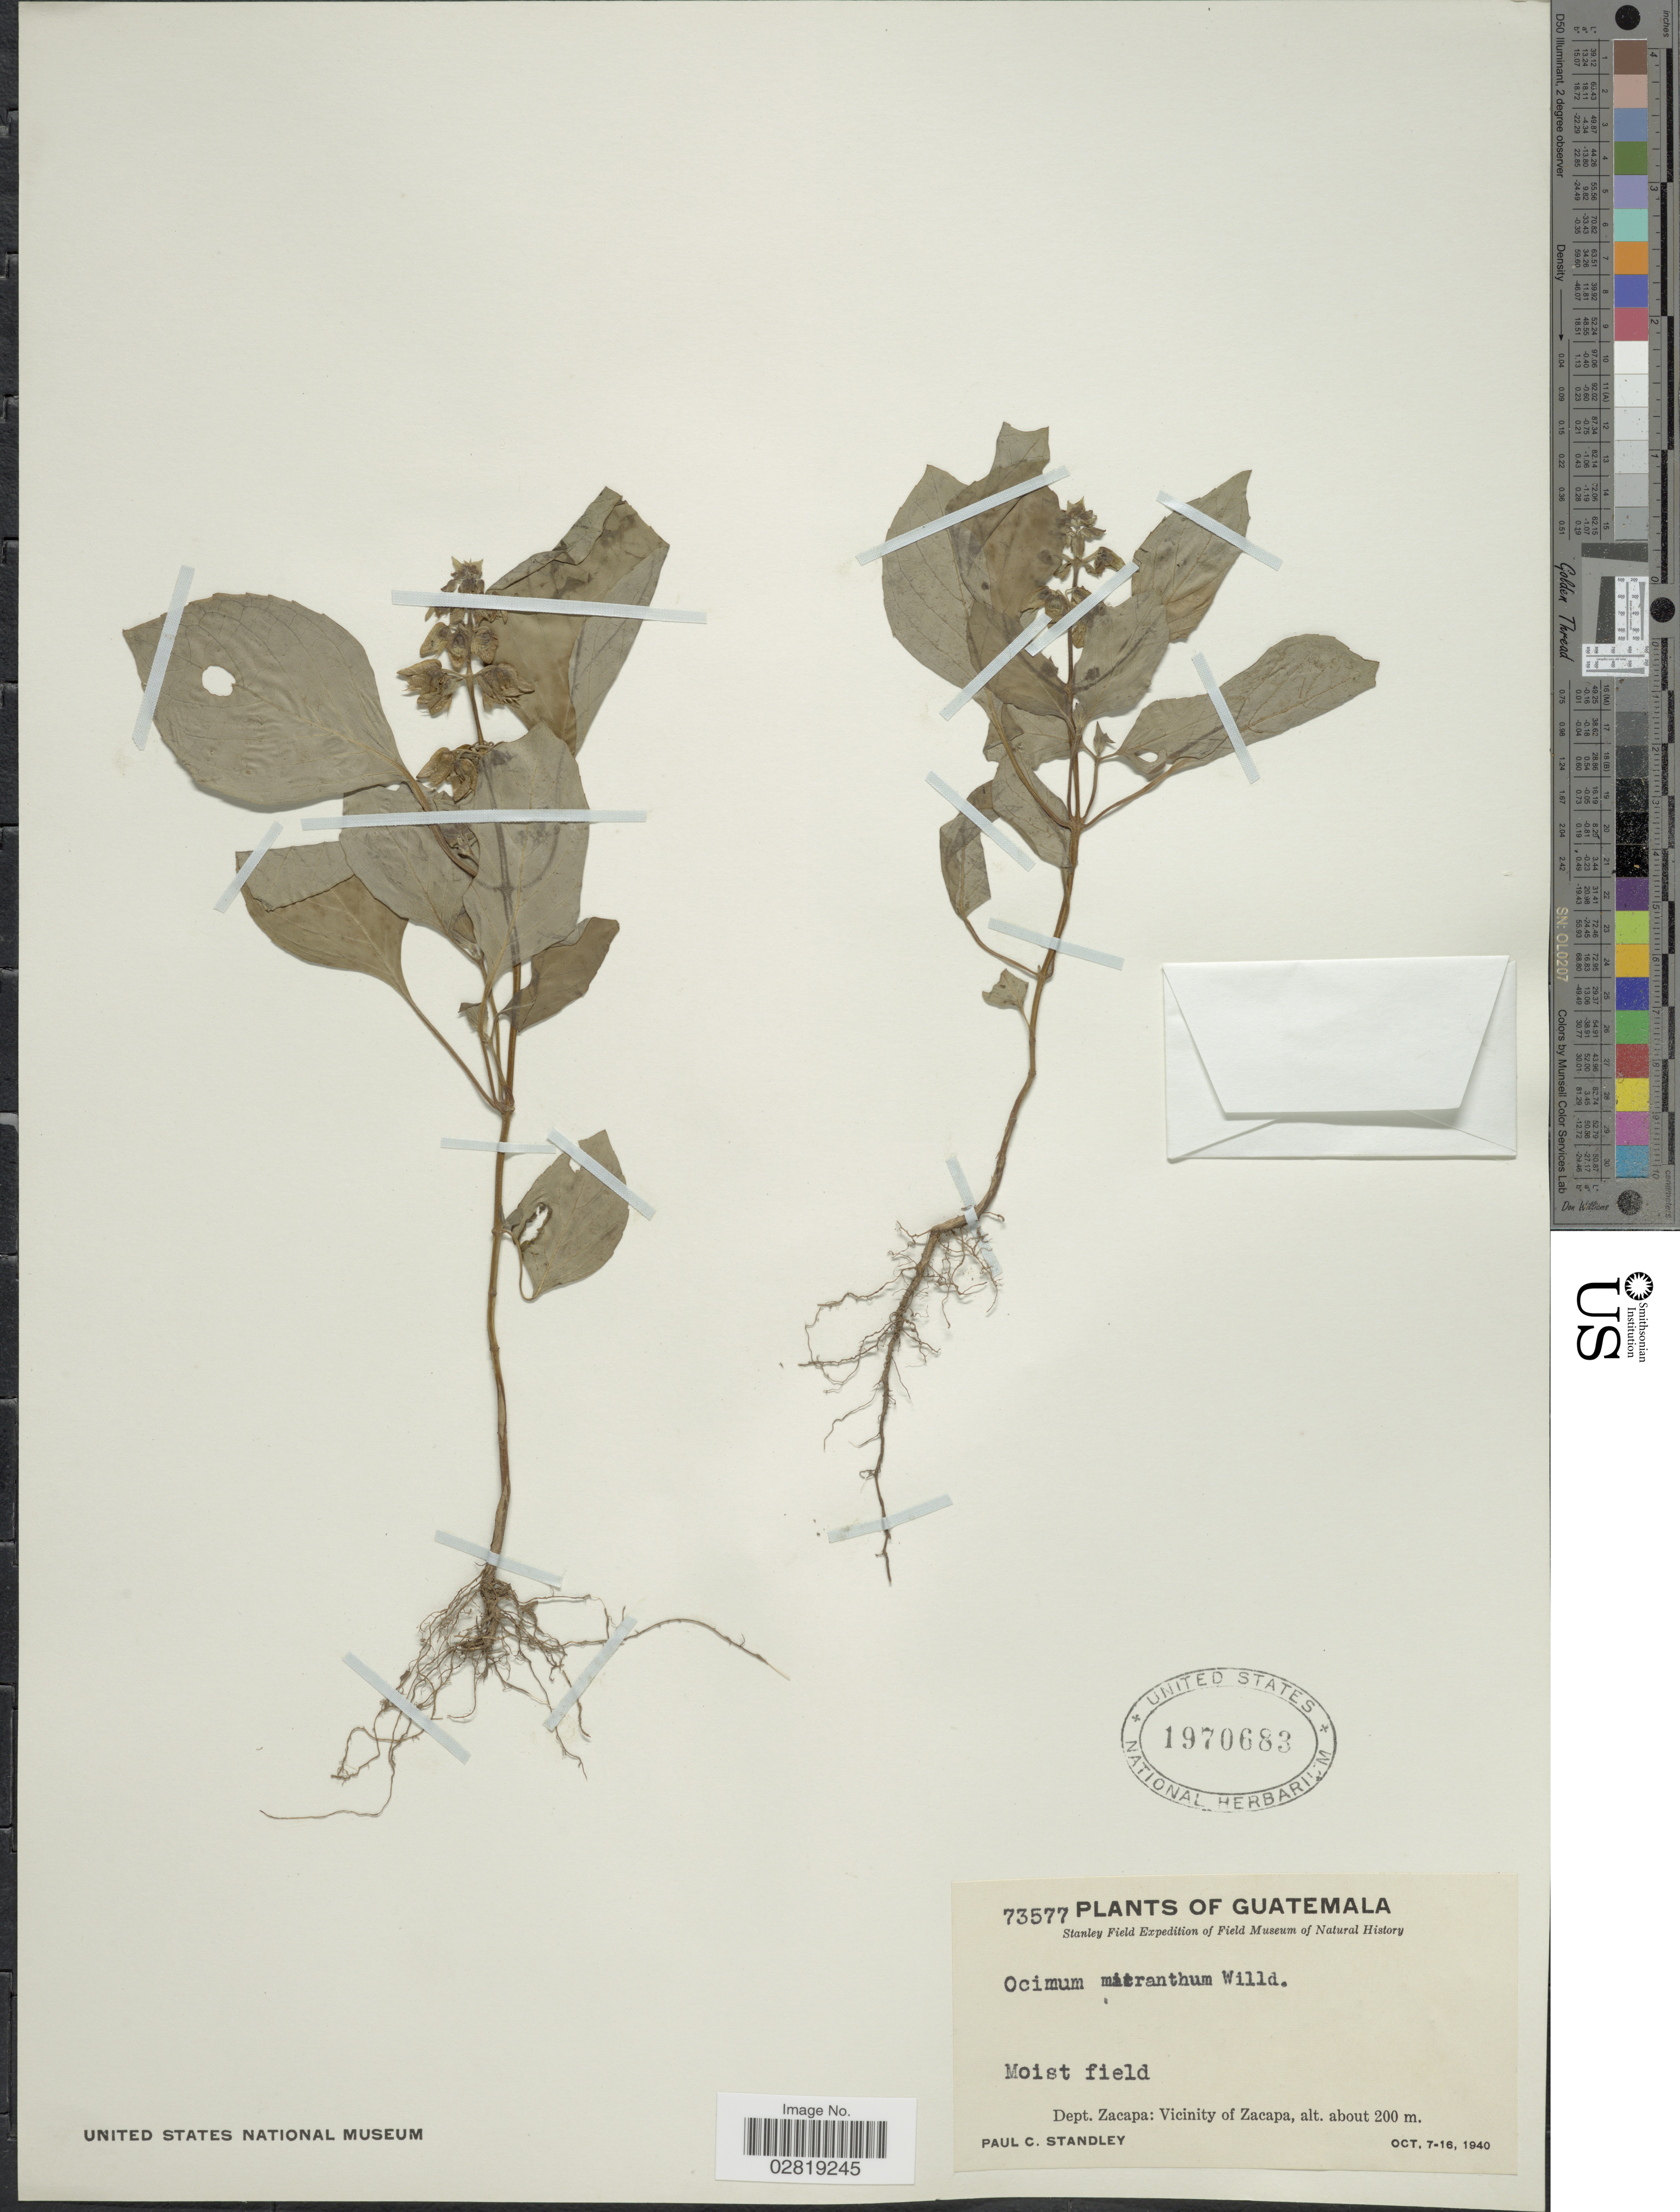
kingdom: Plantae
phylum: Tracheophyta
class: Magnoliopsida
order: Lamiales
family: Lamiaceae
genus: Ocimum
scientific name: Ocimum campechianum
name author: Mill.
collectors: P. C. Standley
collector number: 73577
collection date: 1940-10-07/1940-10-16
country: Guatemala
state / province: Zacapa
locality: Dept. Zacapa; Vicinity of Zacapa.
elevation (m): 200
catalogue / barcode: US 1970683